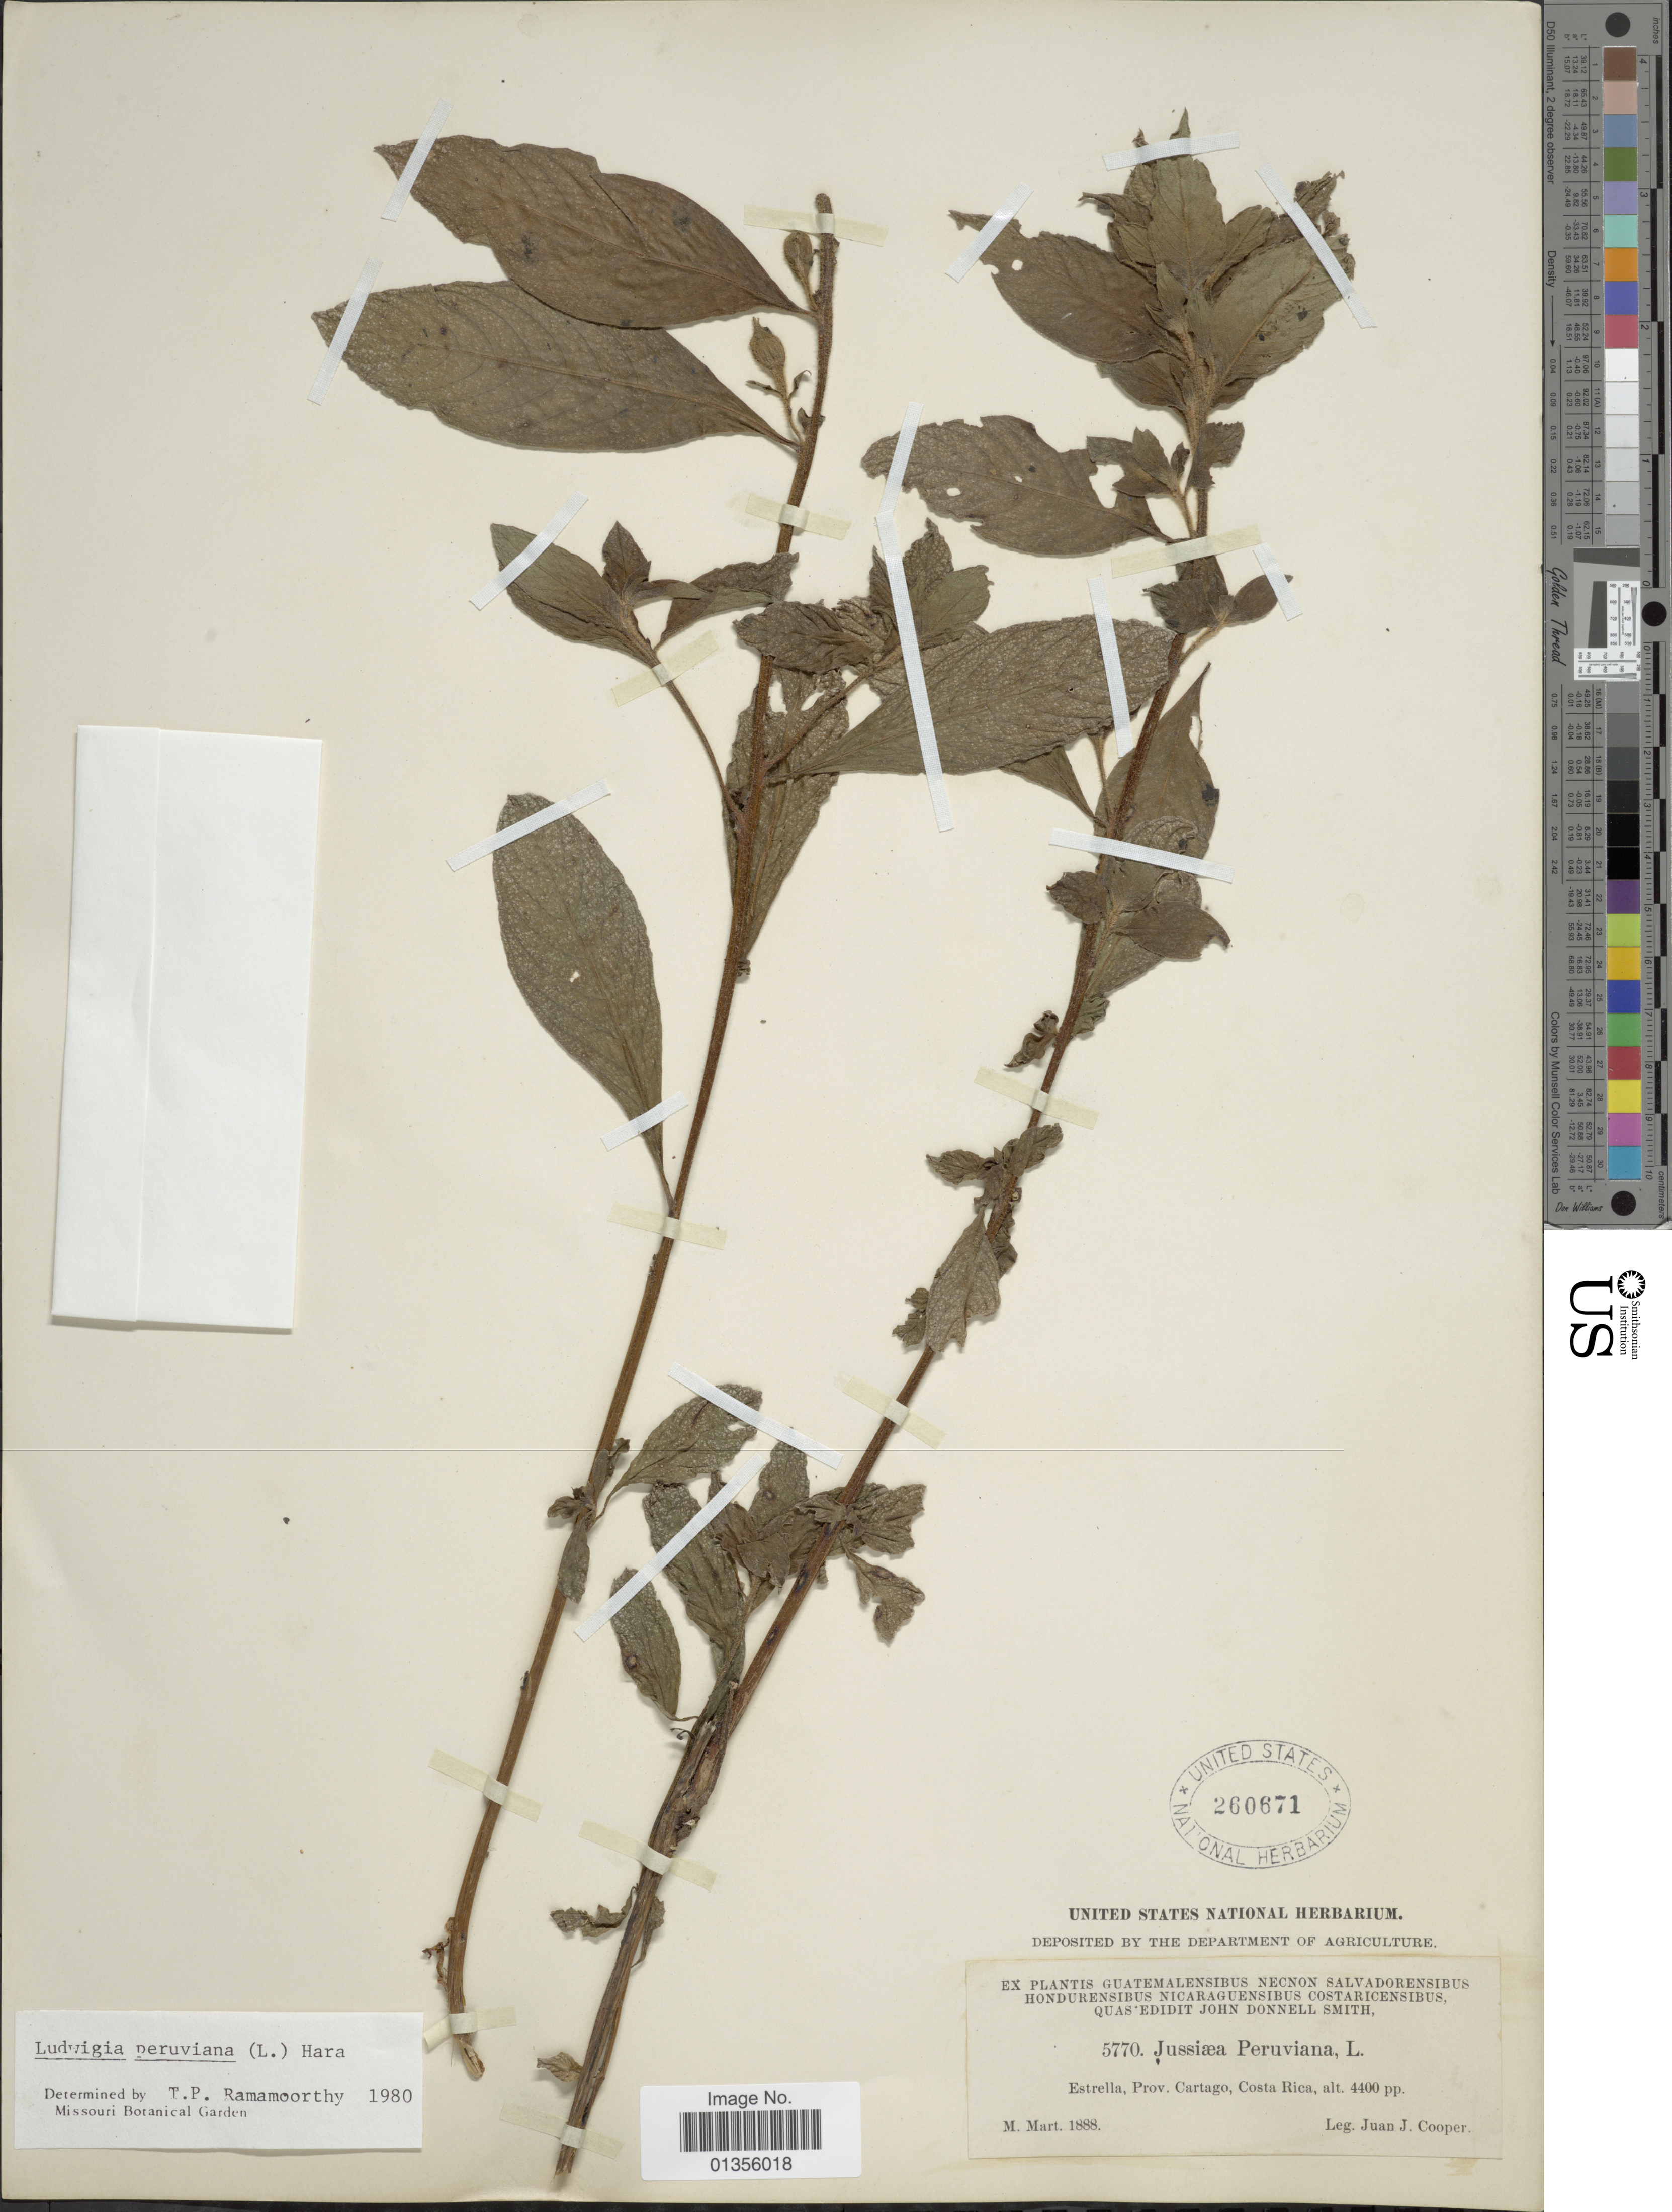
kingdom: Plantae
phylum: Tracheophyta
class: Magnoliopsida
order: Myrtales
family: Onagraceae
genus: Ludwigia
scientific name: Ludwigia peruviana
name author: (L.) H. Hara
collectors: J. J. Cooper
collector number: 5770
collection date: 1888-03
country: Costa Rica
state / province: Cartago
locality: Estrella, Prov. Cartago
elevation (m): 1341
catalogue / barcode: US 260671